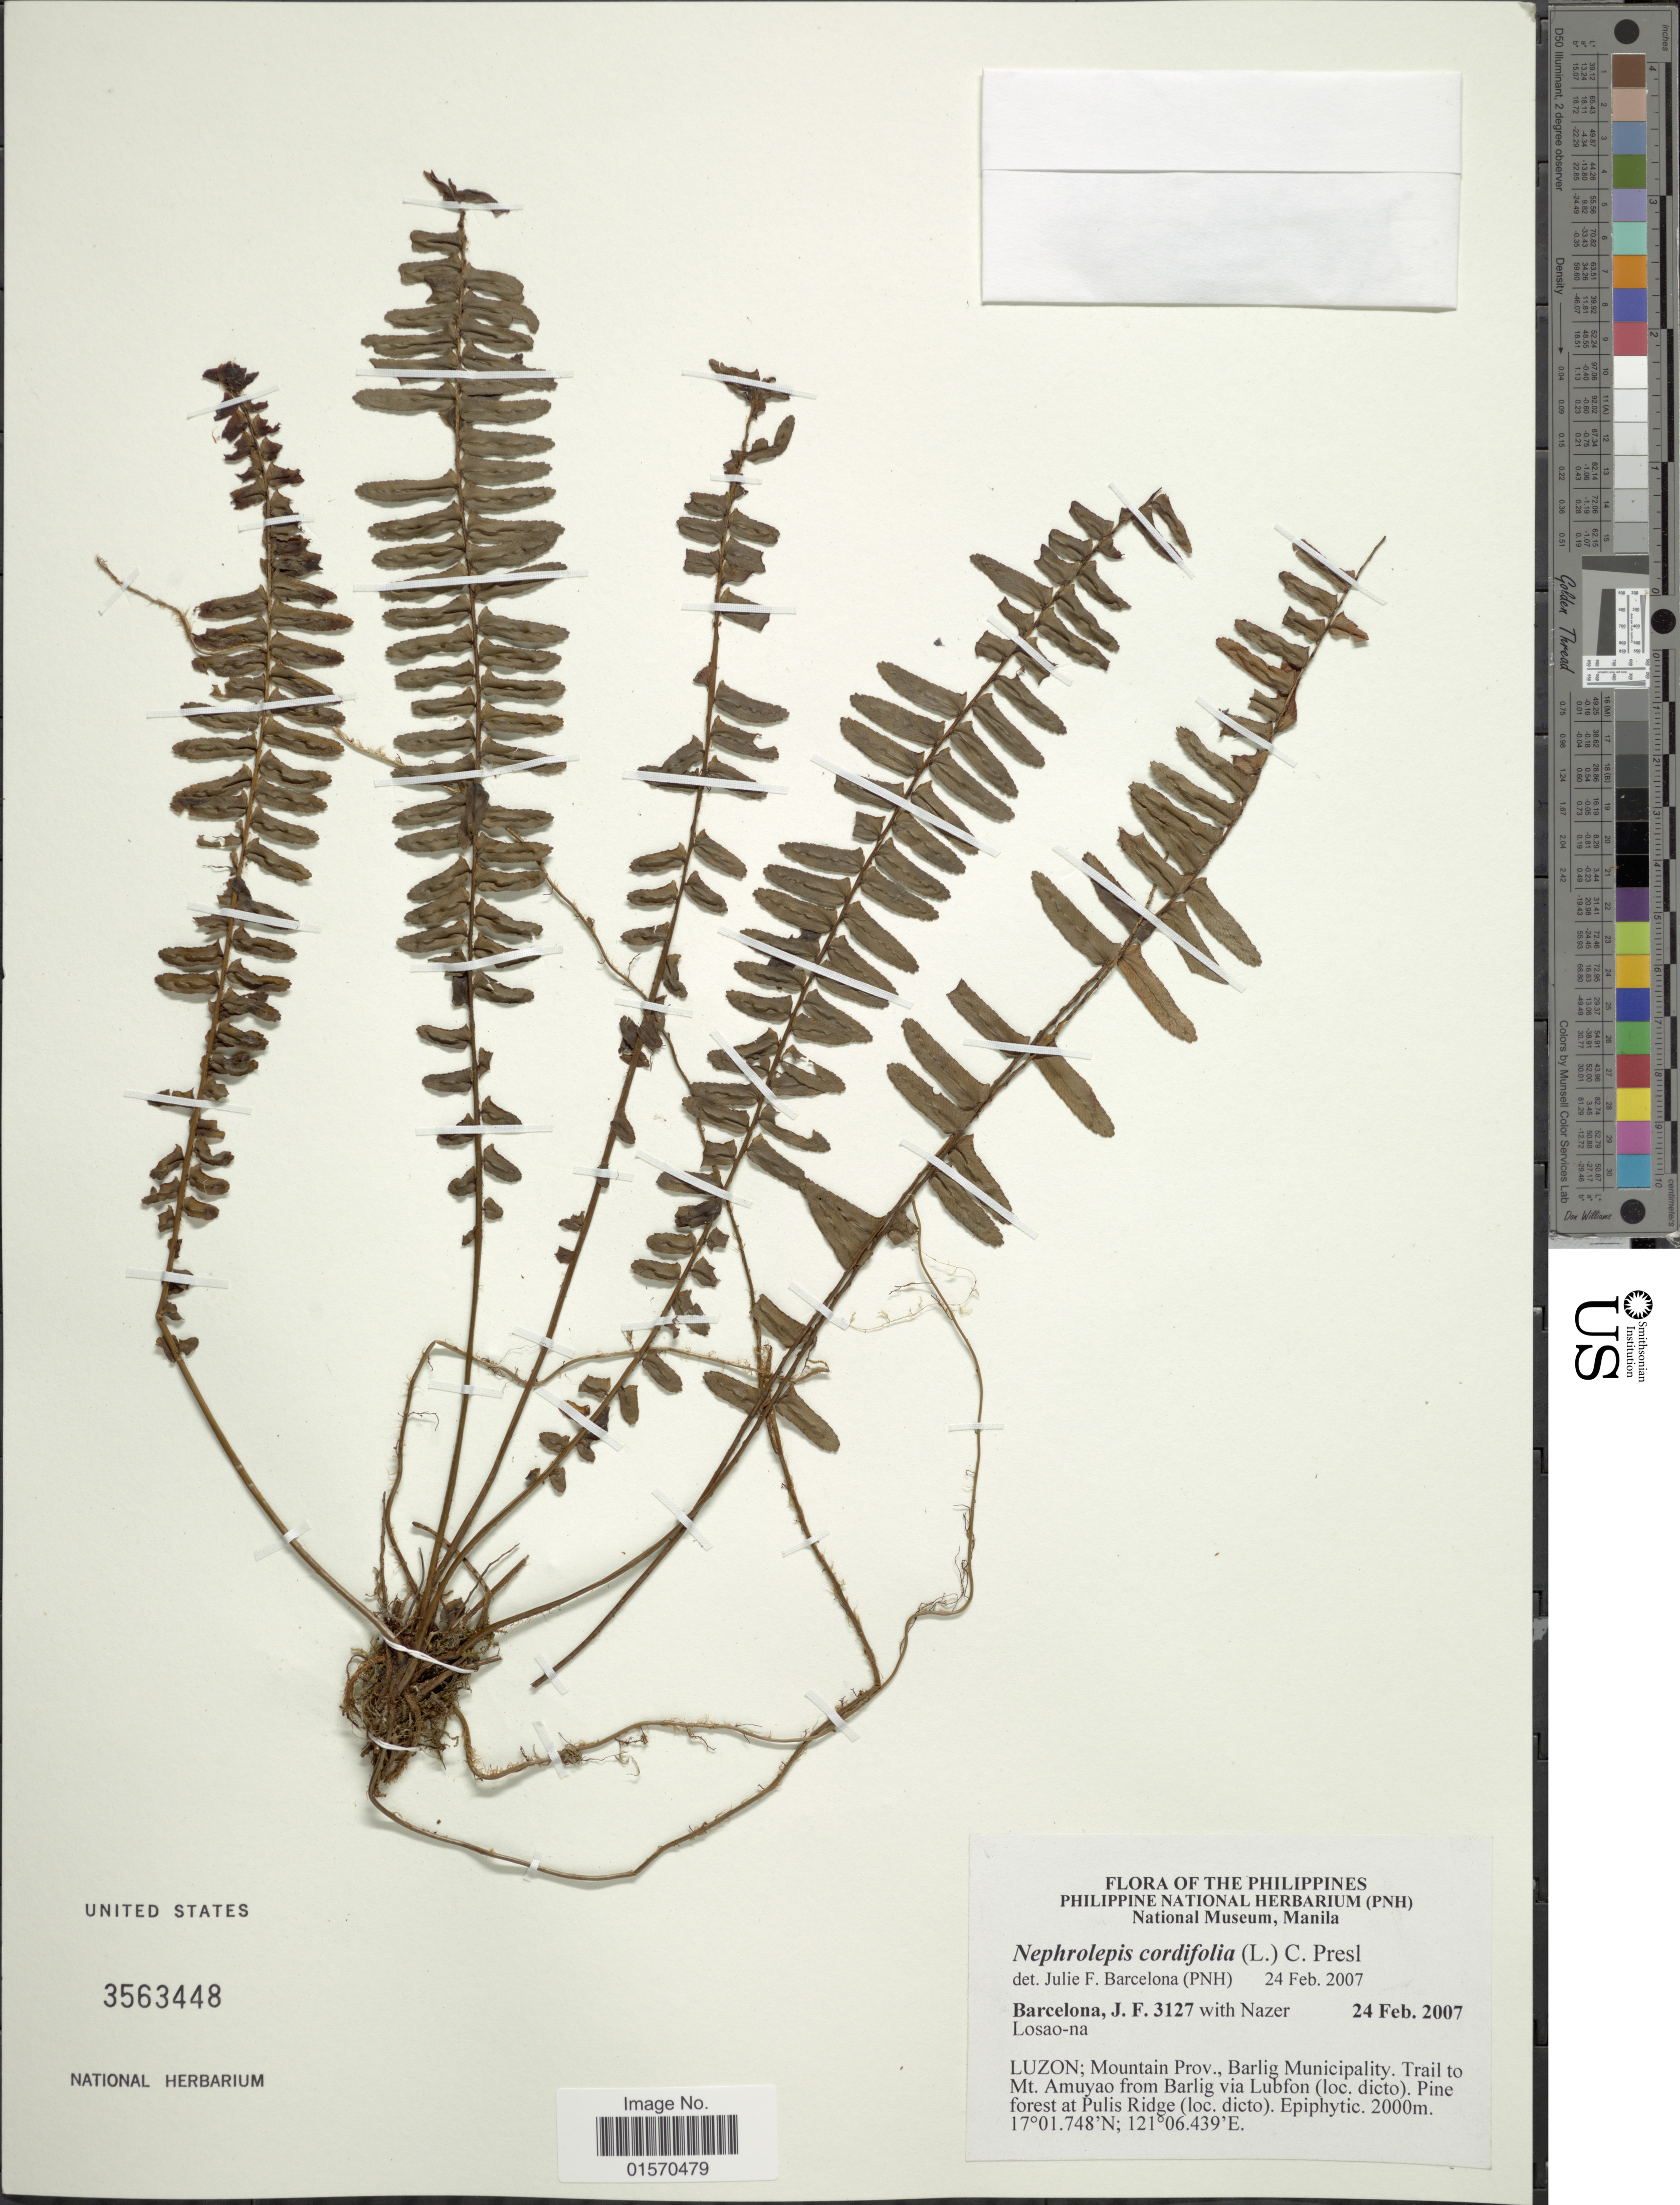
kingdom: Plantae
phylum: Tracheophyta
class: Polypodiopsida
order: Polypodiales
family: Nephrolepidaceae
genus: Nephrolepis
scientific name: Nephrolepis cordifolia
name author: (L.) C. Presl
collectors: J. F. Barcelona & N. Losao-na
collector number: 3127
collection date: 2007-02-24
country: Philippines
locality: Luzon; Mountain Prov., Barlig Municipality. Trail to Mt. Amuyao from Barlig via Lubfon (loc. dicto). Pine forest at Pulis Ridge (loc. dicto)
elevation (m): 2000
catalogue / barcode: US 3563448